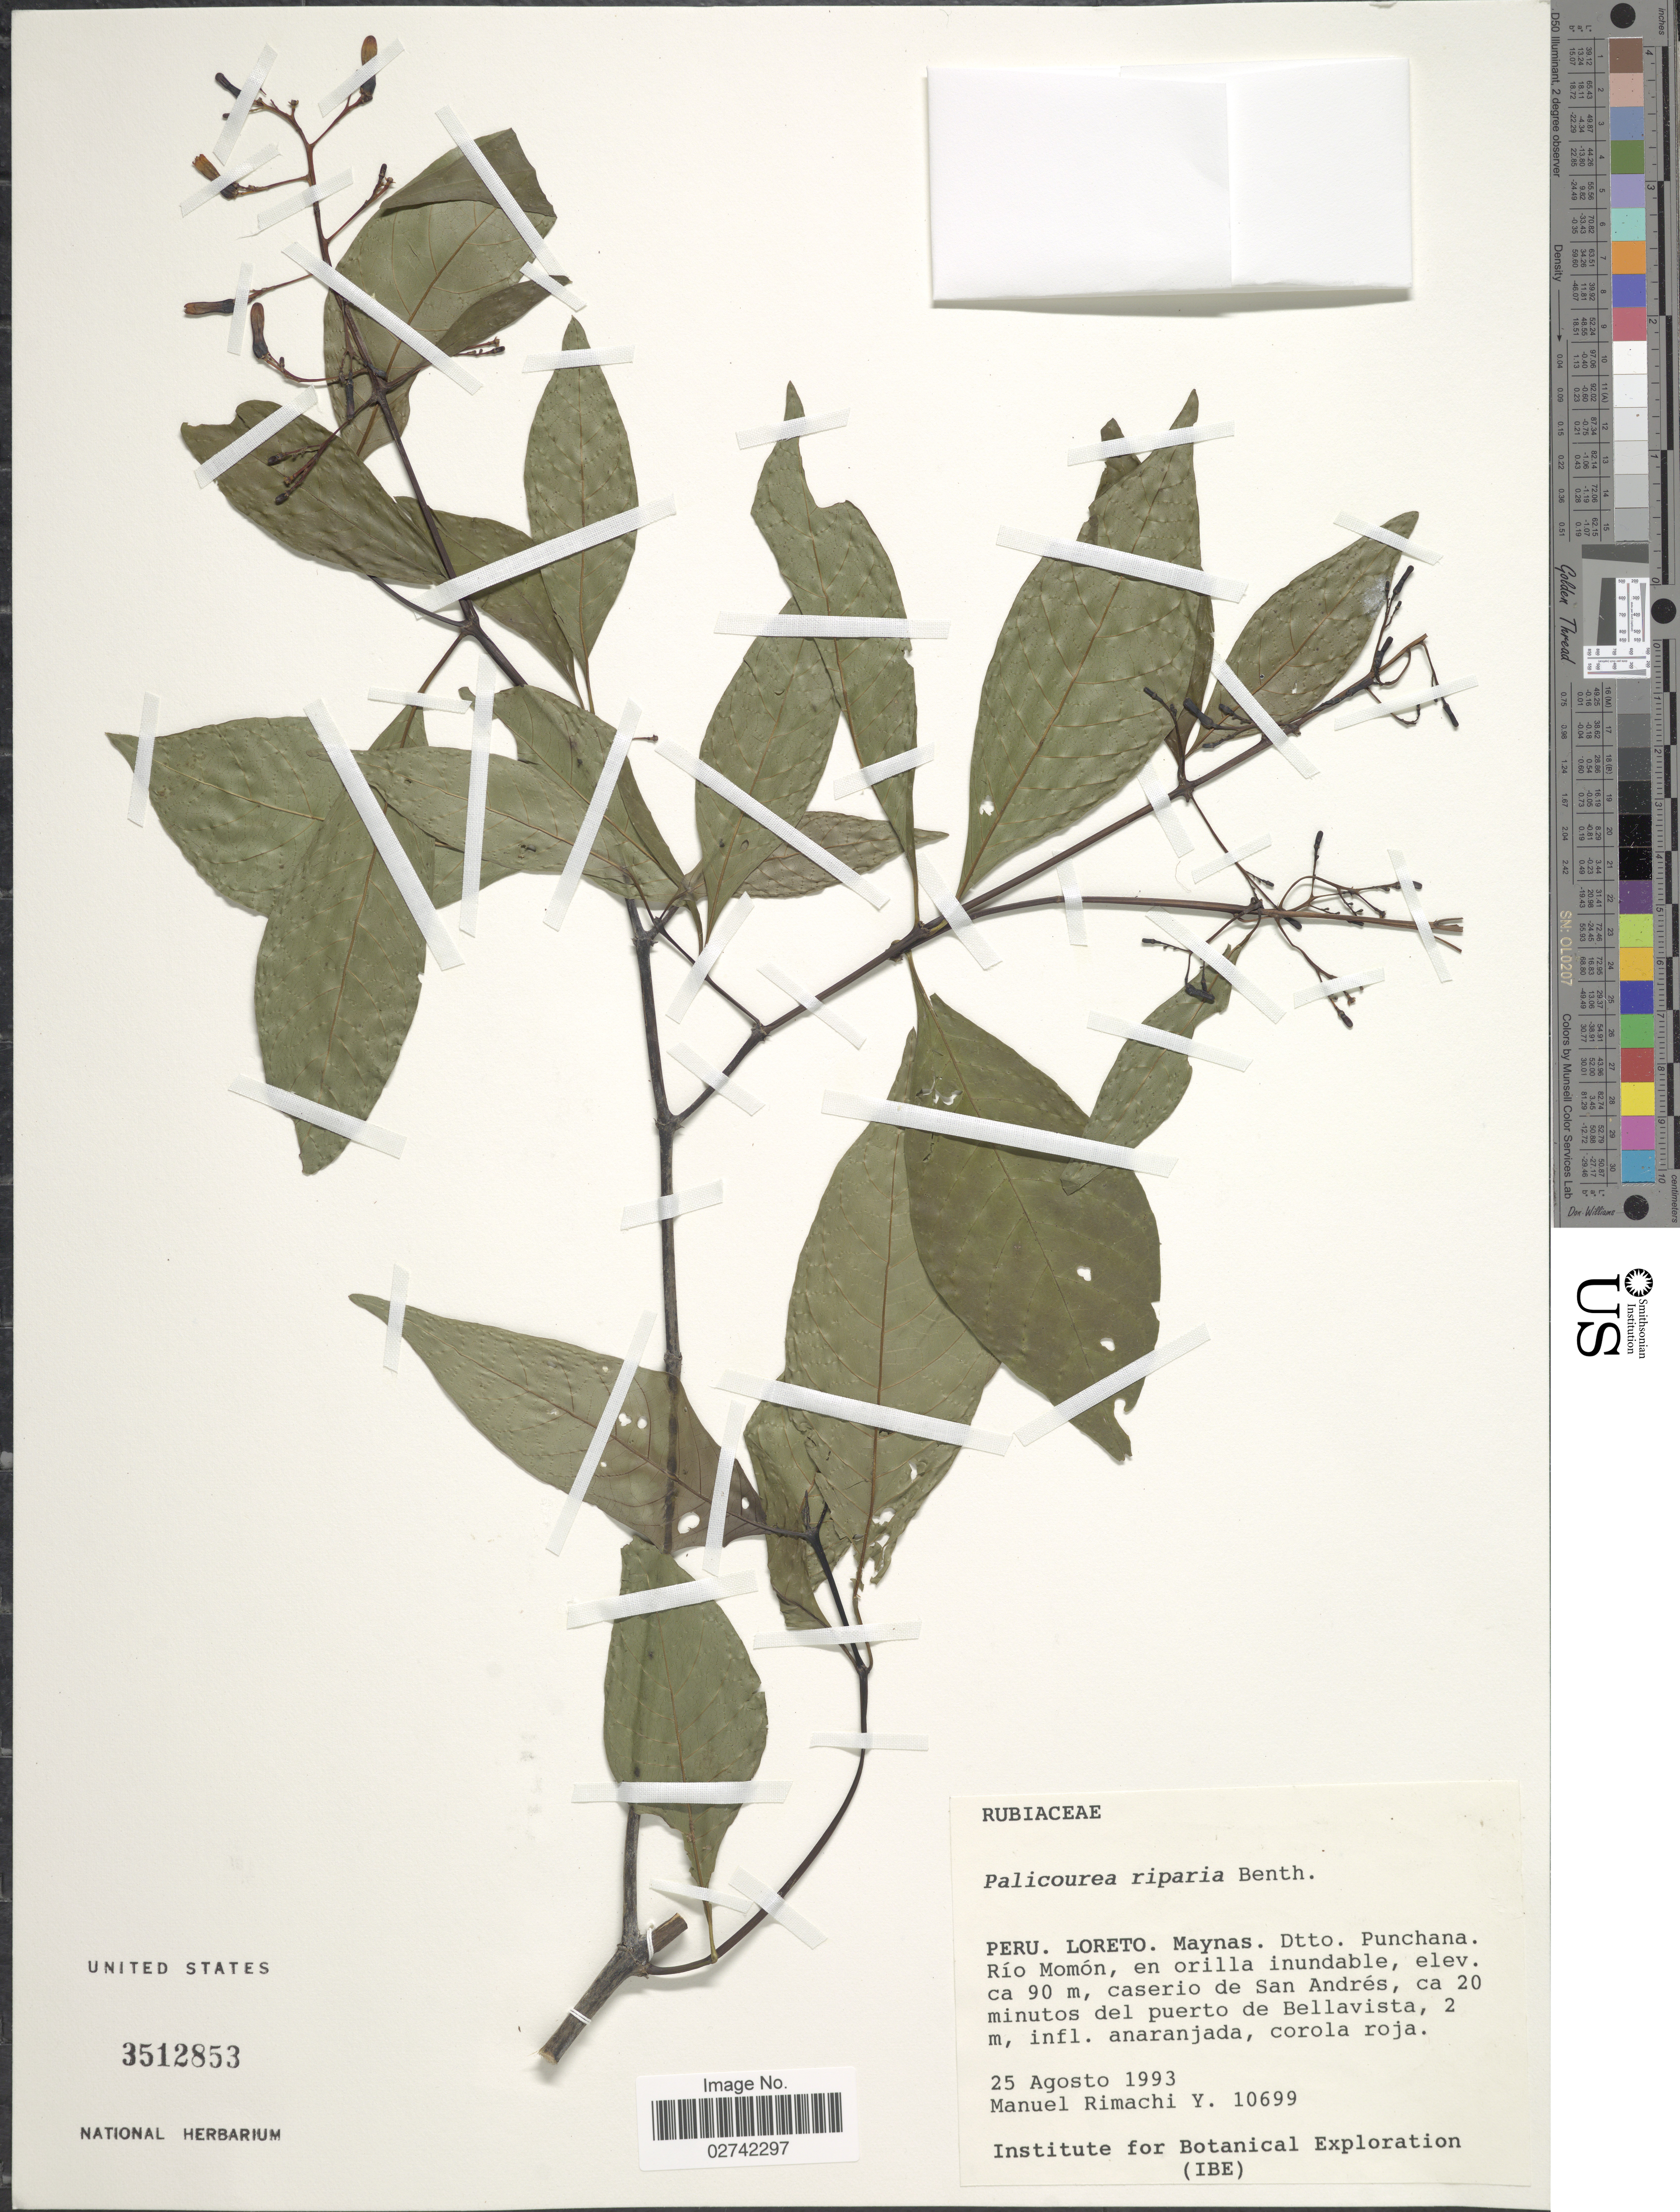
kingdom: Plantae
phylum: Tracheophyta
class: Magnoliopsida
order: Gentianales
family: Rubiaceae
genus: Palicourea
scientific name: Palicourea riparia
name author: Benth.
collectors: M. Rimachi Y.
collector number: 10699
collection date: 1993-08-25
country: Peru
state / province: Loreto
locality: Maynas, Dtto. Punchana, Rio Momon, en orilla inundable, caserio de San Andres, ca 20 minutos del puerto de Bellavista.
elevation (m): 90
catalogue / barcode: US 3512853